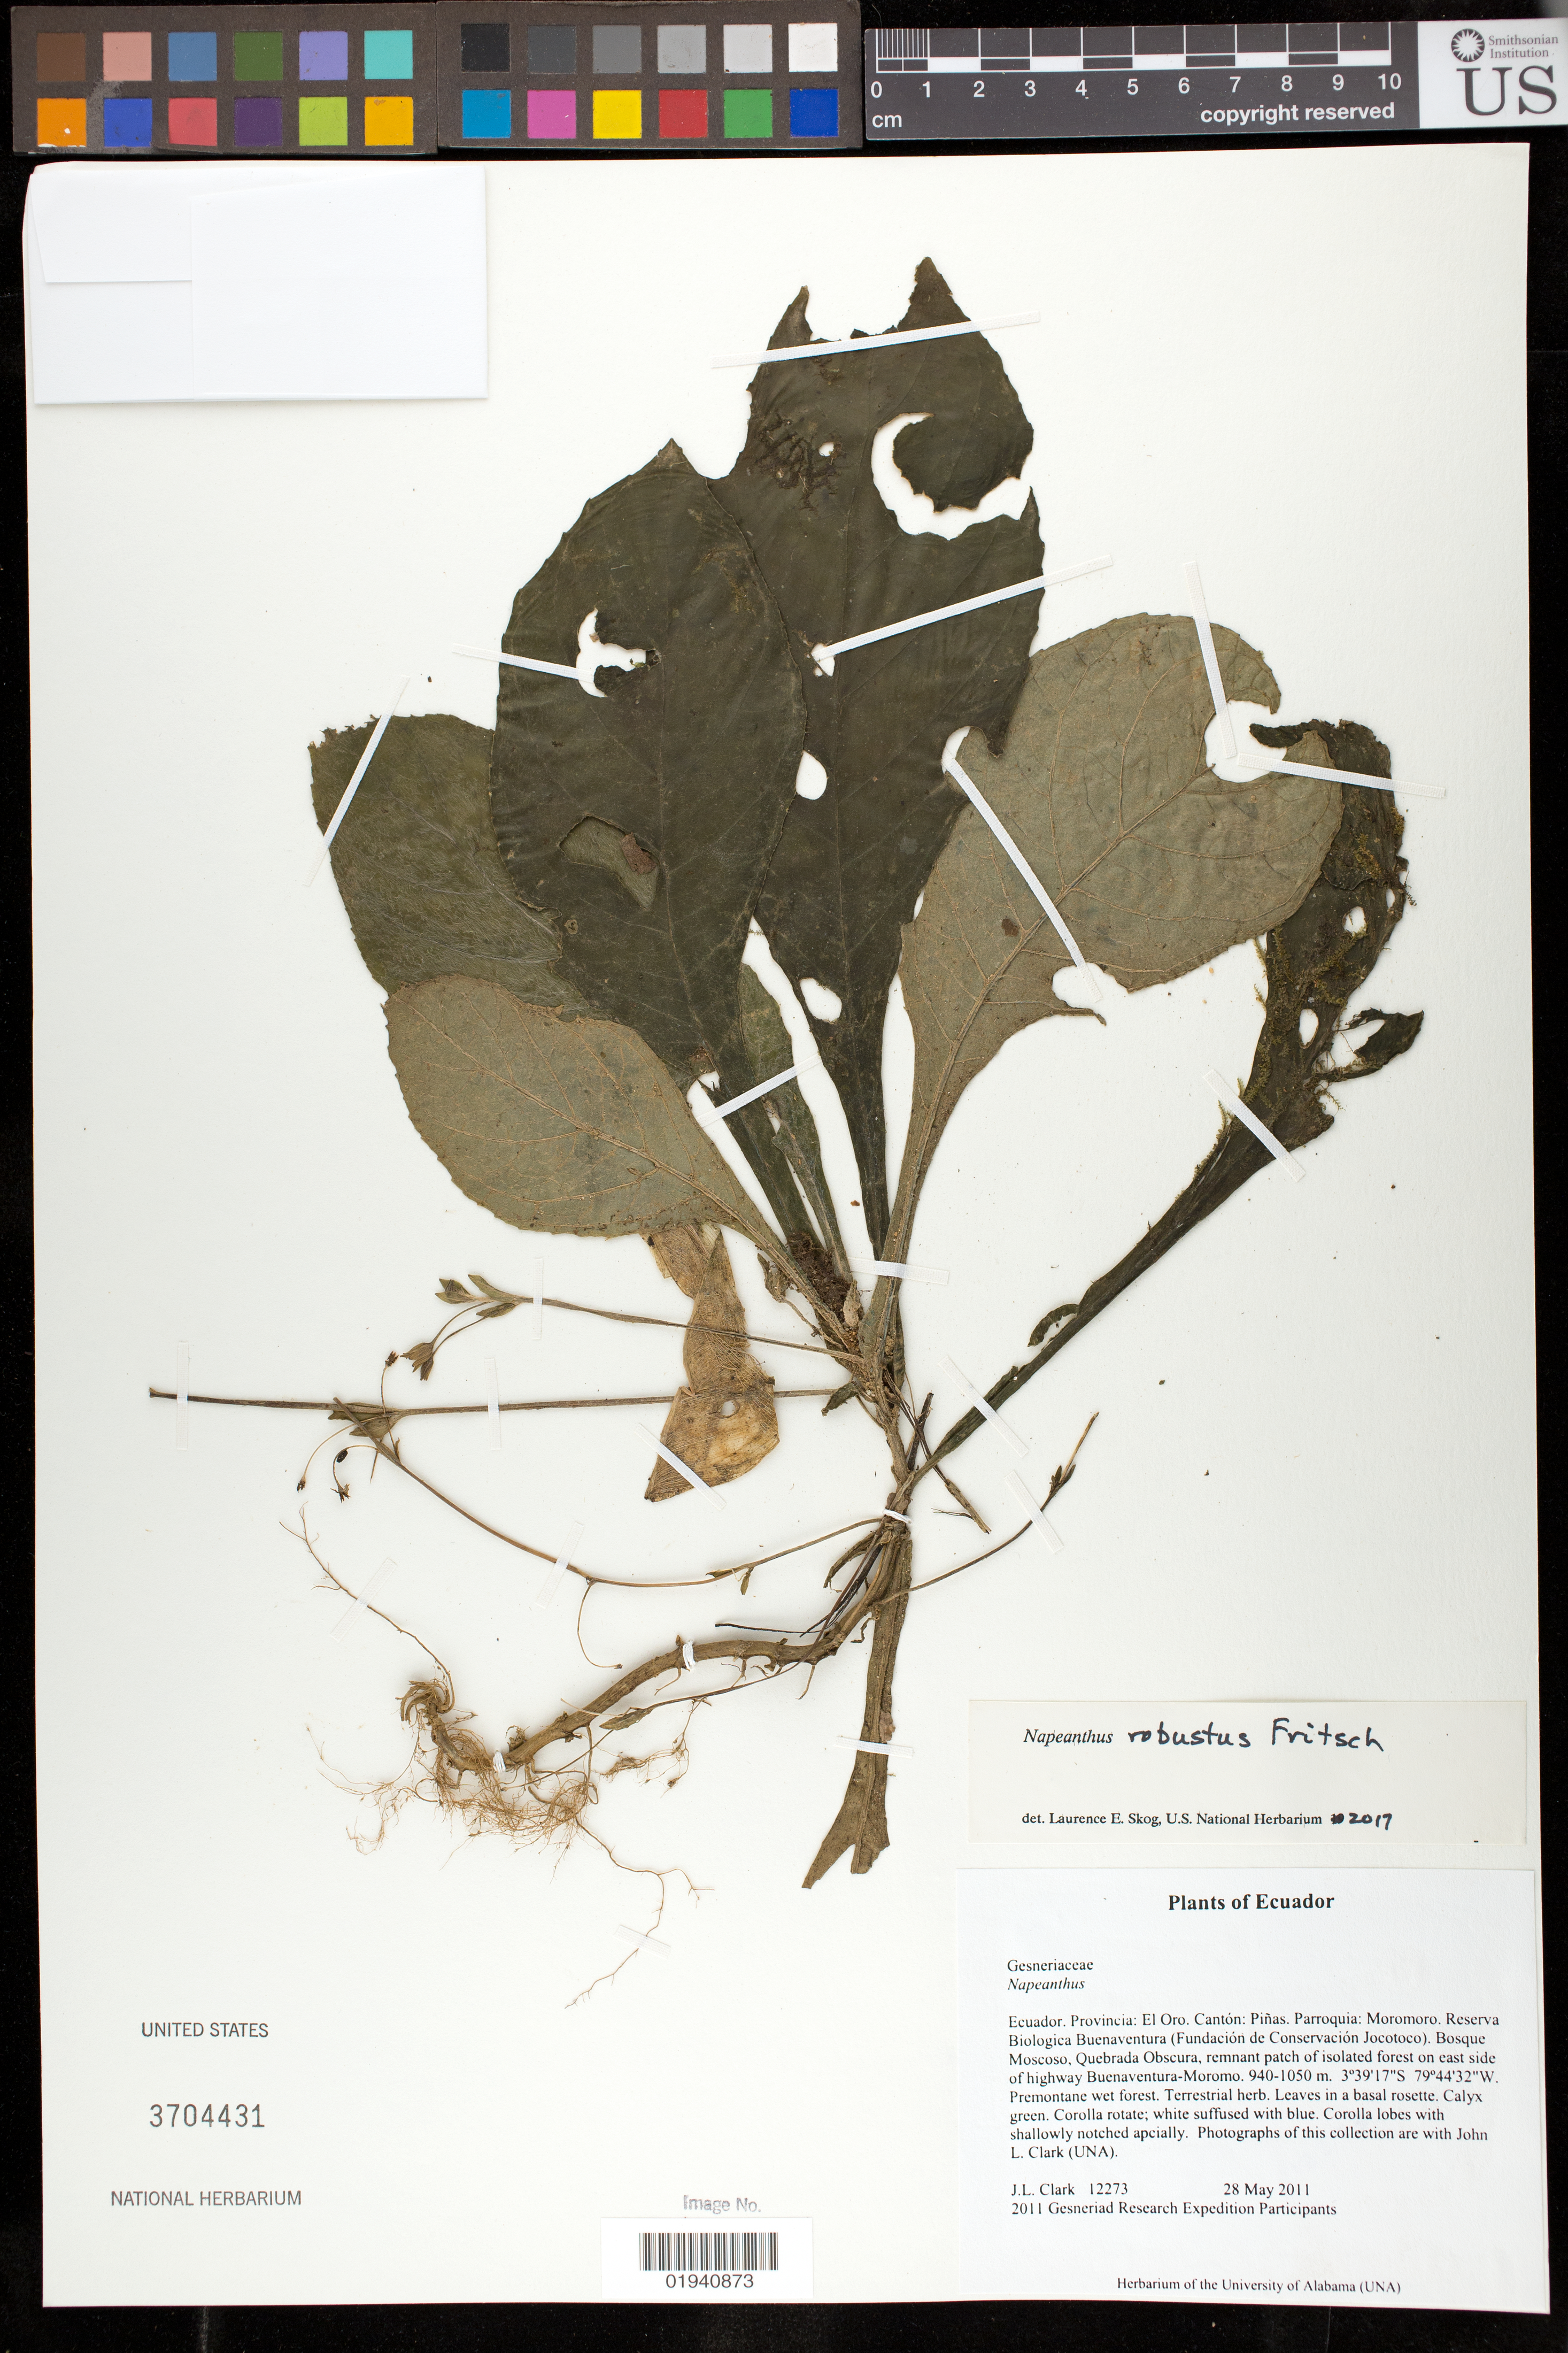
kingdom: Plantae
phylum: Tracheophyta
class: Magnoliopsida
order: Lamiales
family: Gesneriaceae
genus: Napeanthus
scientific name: Napeanthus robustus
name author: Fritsch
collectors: J. L. Clark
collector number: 12273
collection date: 2011-05-28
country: Ecuador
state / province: El Oro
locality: Provincia: El Oro, Canton: Pinas, Parroquia, Moromoro, Reserva Biologica Buenaventura (Fundacion de Conservacion Jocotoco), Bosque Moscoso, Quebrada Obscura, remnant patch of isolated forest on east side of highway Buenaventura-Moromo.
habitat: Premontane wet forest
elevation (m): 940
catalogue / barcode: US 3704431